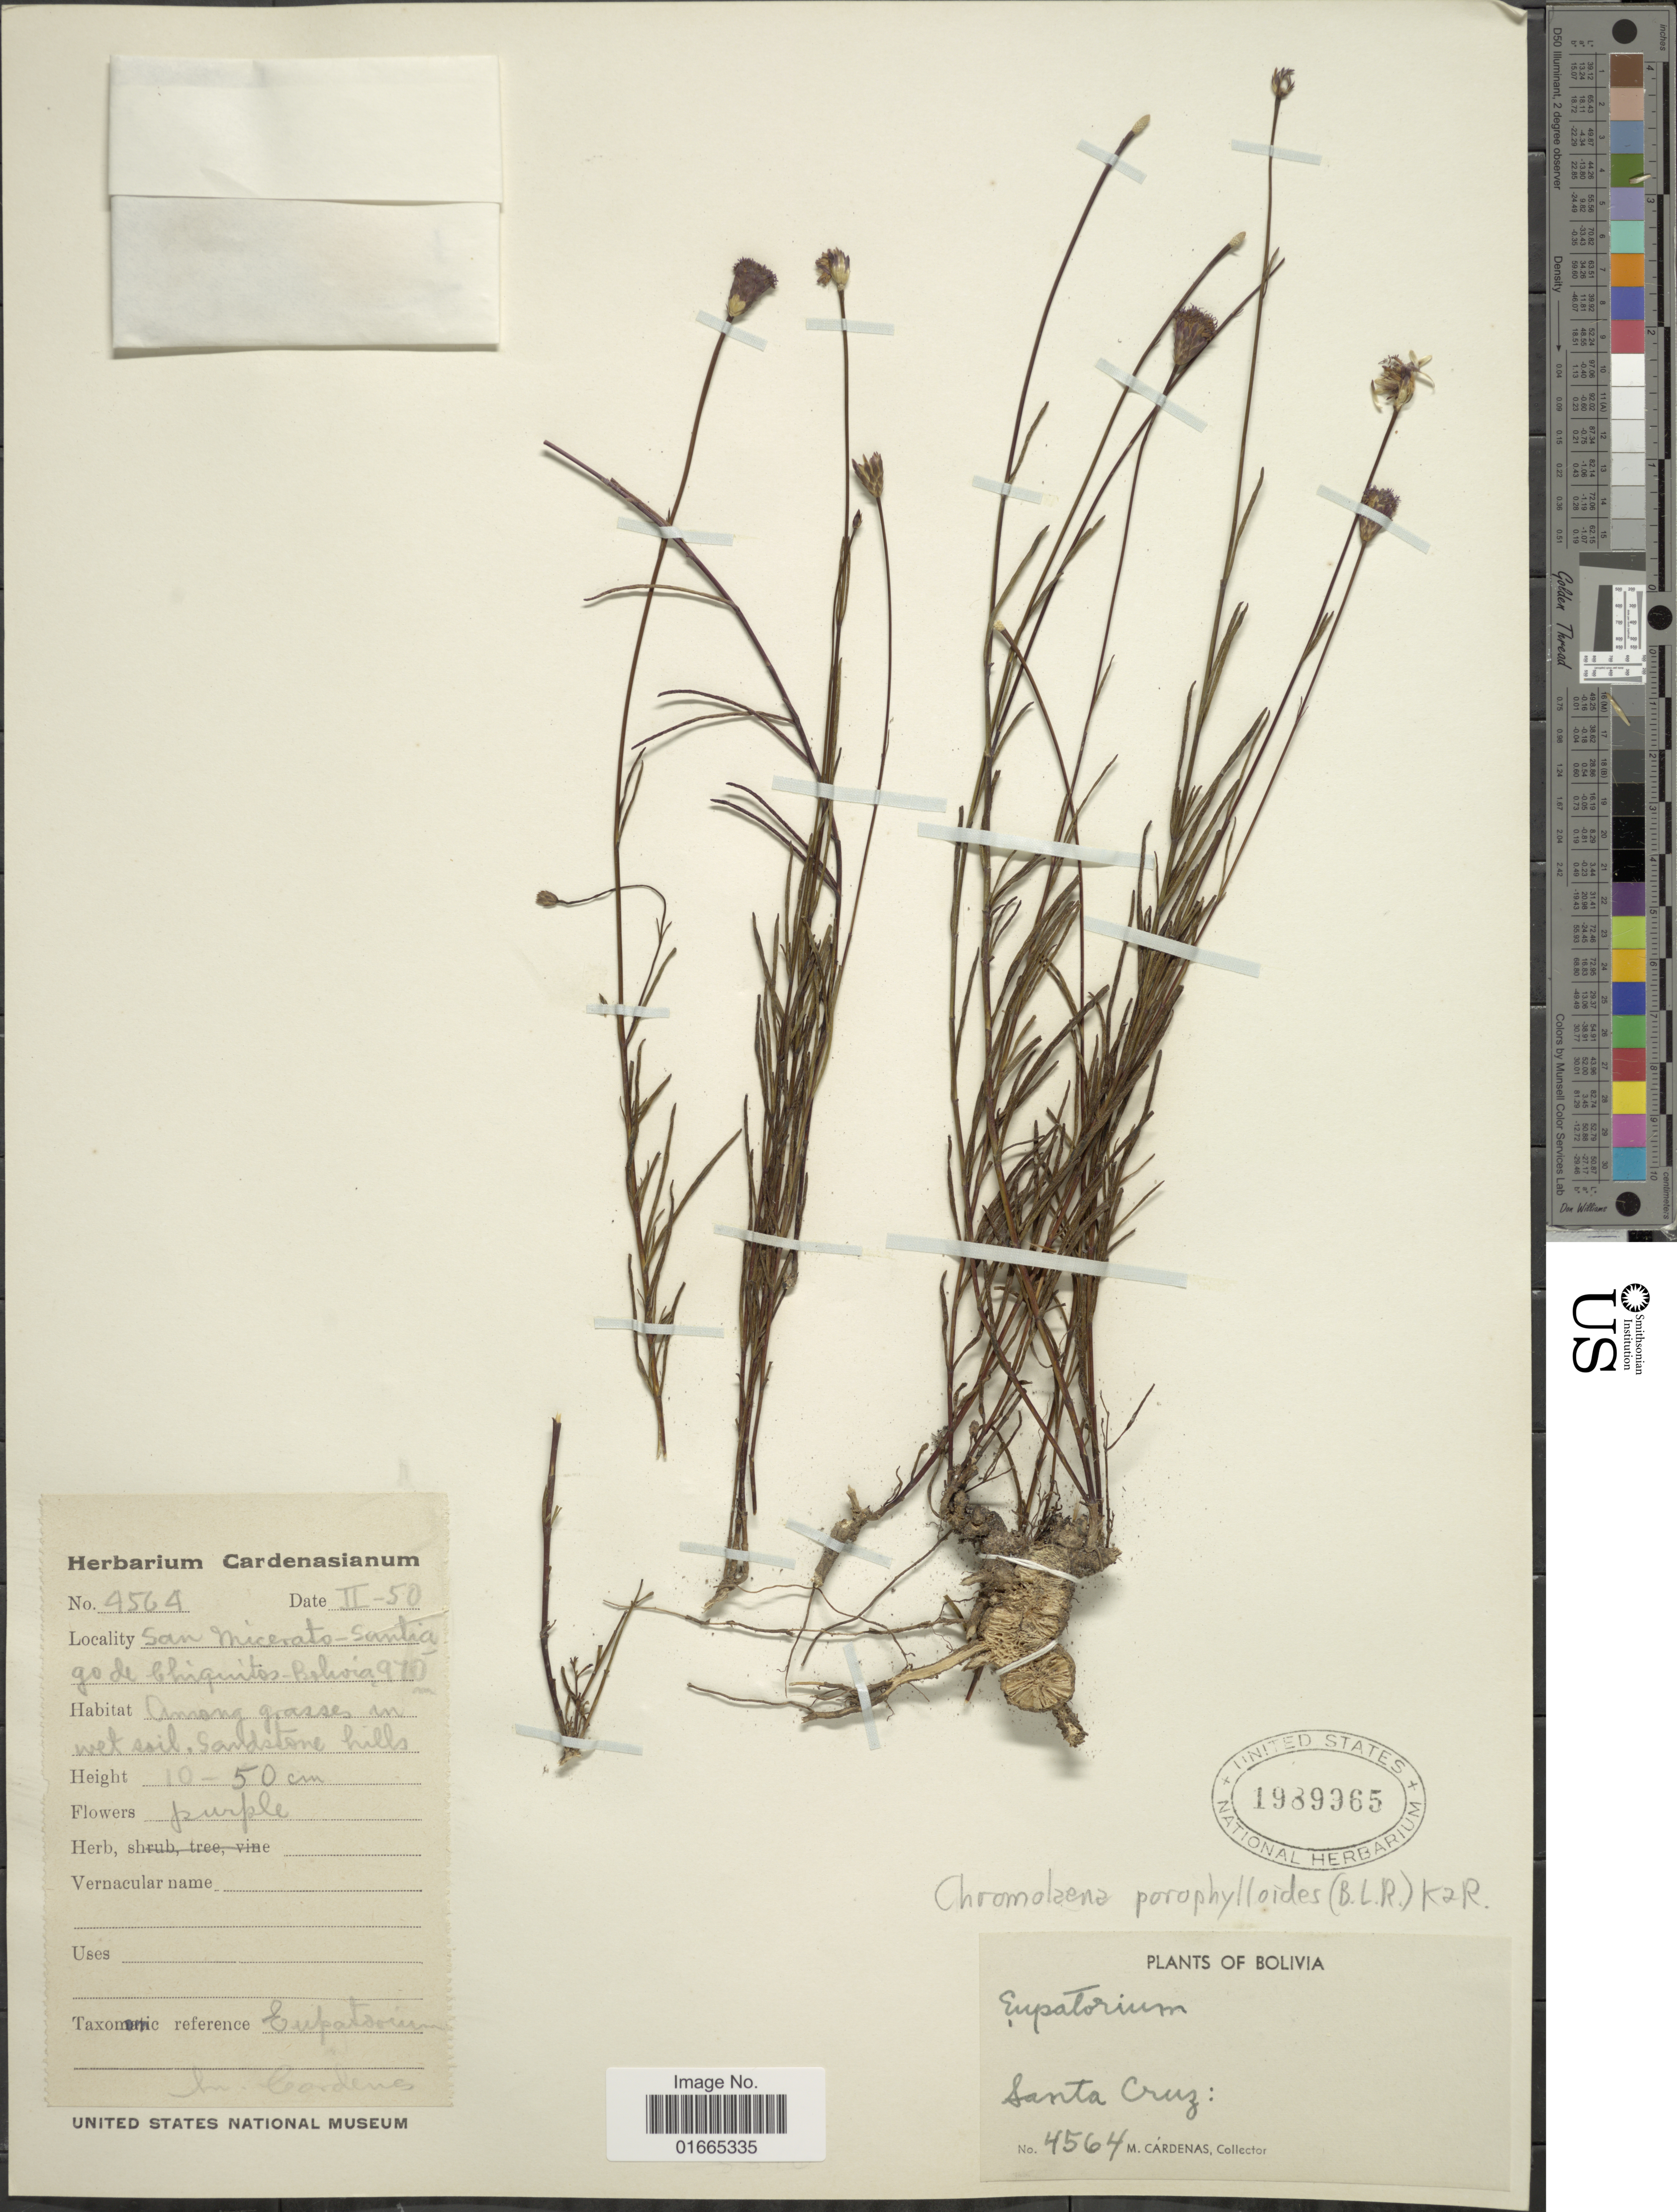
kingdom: Plantae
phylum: Tracheophyta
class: Magnoliopsida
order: Asterales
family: Asteraceae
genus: Praxelis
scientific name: Praxelis chiquitensis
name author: (B.L. Rob.) R.M. King & H. Rob.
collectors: M. Cárdenas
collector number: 4564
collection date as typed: Transcribed d/m/y: /2/50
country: Bolivia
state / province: Santa Cruz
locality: San Micerato - Sanriago del Chiquitos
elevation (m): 970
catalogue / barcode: US 1989965